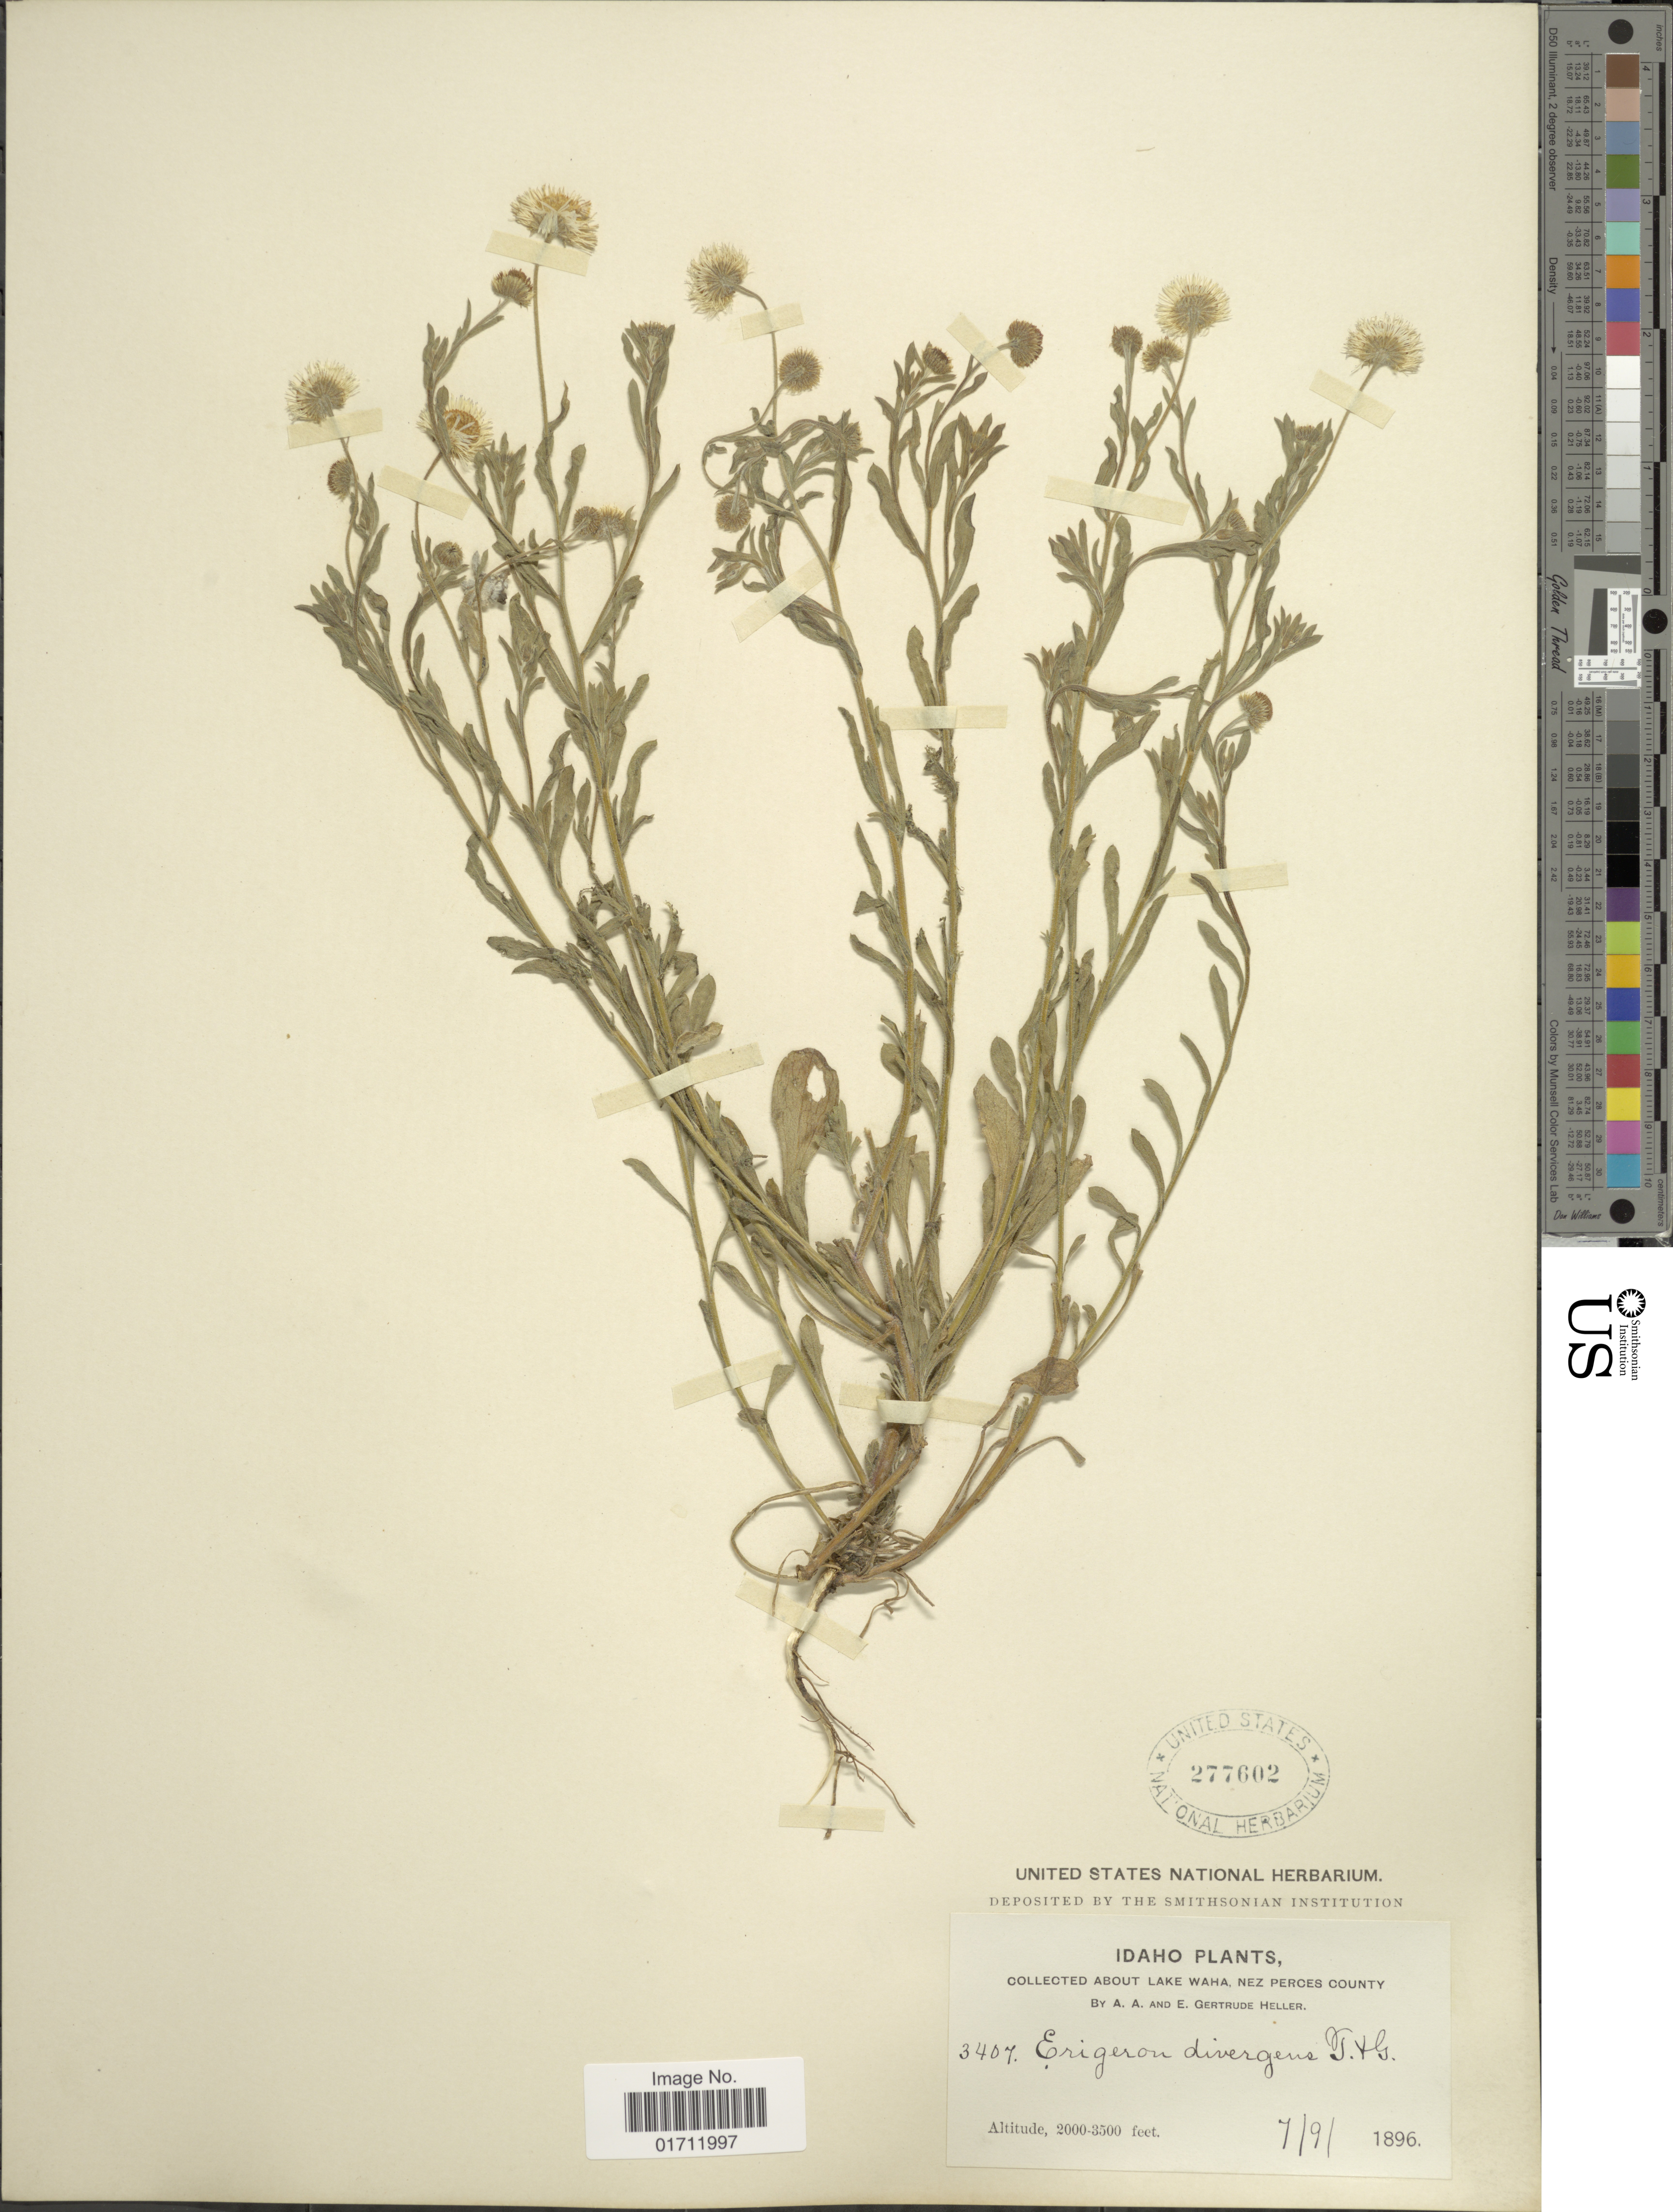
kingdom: Plantae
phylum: Tracheophyta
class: Magnoliopsida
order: Asterales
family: Asteraceae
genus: Erigeron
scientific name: Erigeron divergens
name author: Torr. & A. Gray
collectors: A. A. Heller & E. G. Heller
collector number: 3407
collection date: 1896-07-09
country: United States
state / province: Idaho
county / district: Nez Perce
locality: About Lake Waha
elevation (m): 610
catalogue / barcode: US 277602